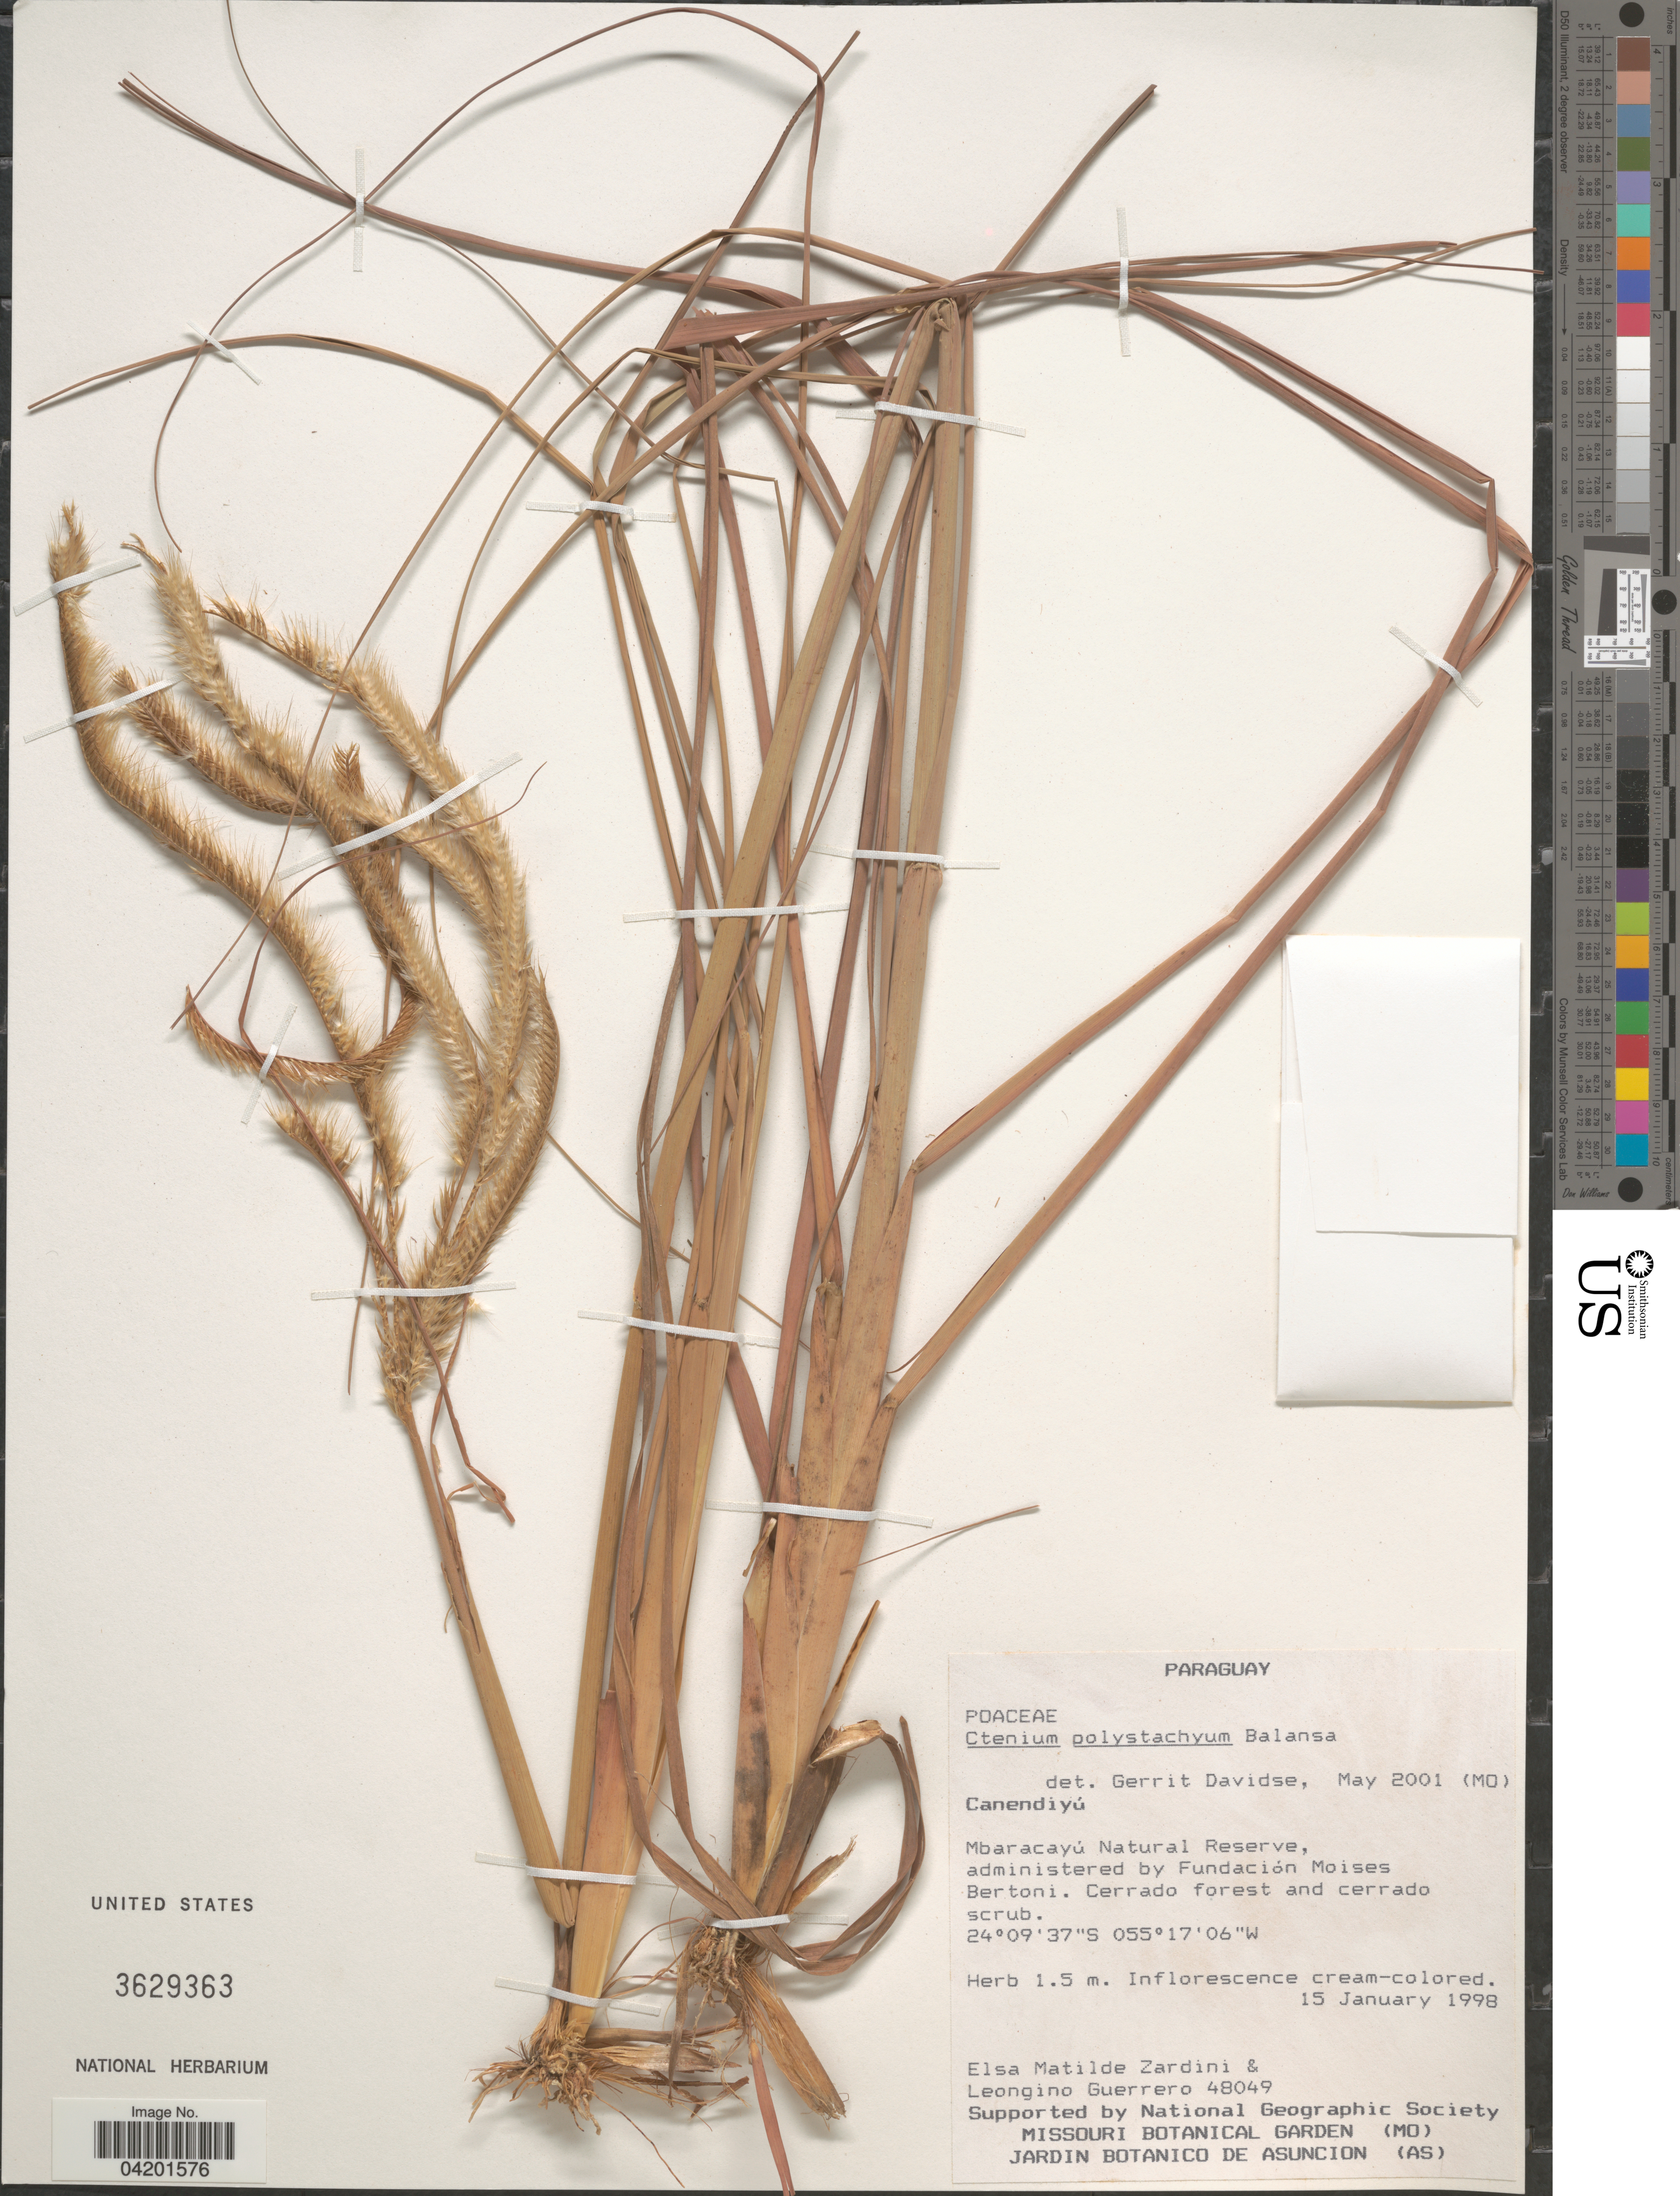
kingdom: Plantae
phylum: Tracheophyta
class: Liliopsida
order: Poales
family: Poaceae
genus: Ctenium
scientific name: Ctenium polystachyum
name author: Balansa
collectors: E. M. Zardini & L. Guerrero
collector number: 48049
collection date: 1998-01-15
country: Paraguay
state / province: Canindeyu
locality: Canendiyú. Mbaracayú Natural Reserve, administered by Fundación Moises Bertoni.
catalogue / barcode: US 3629363